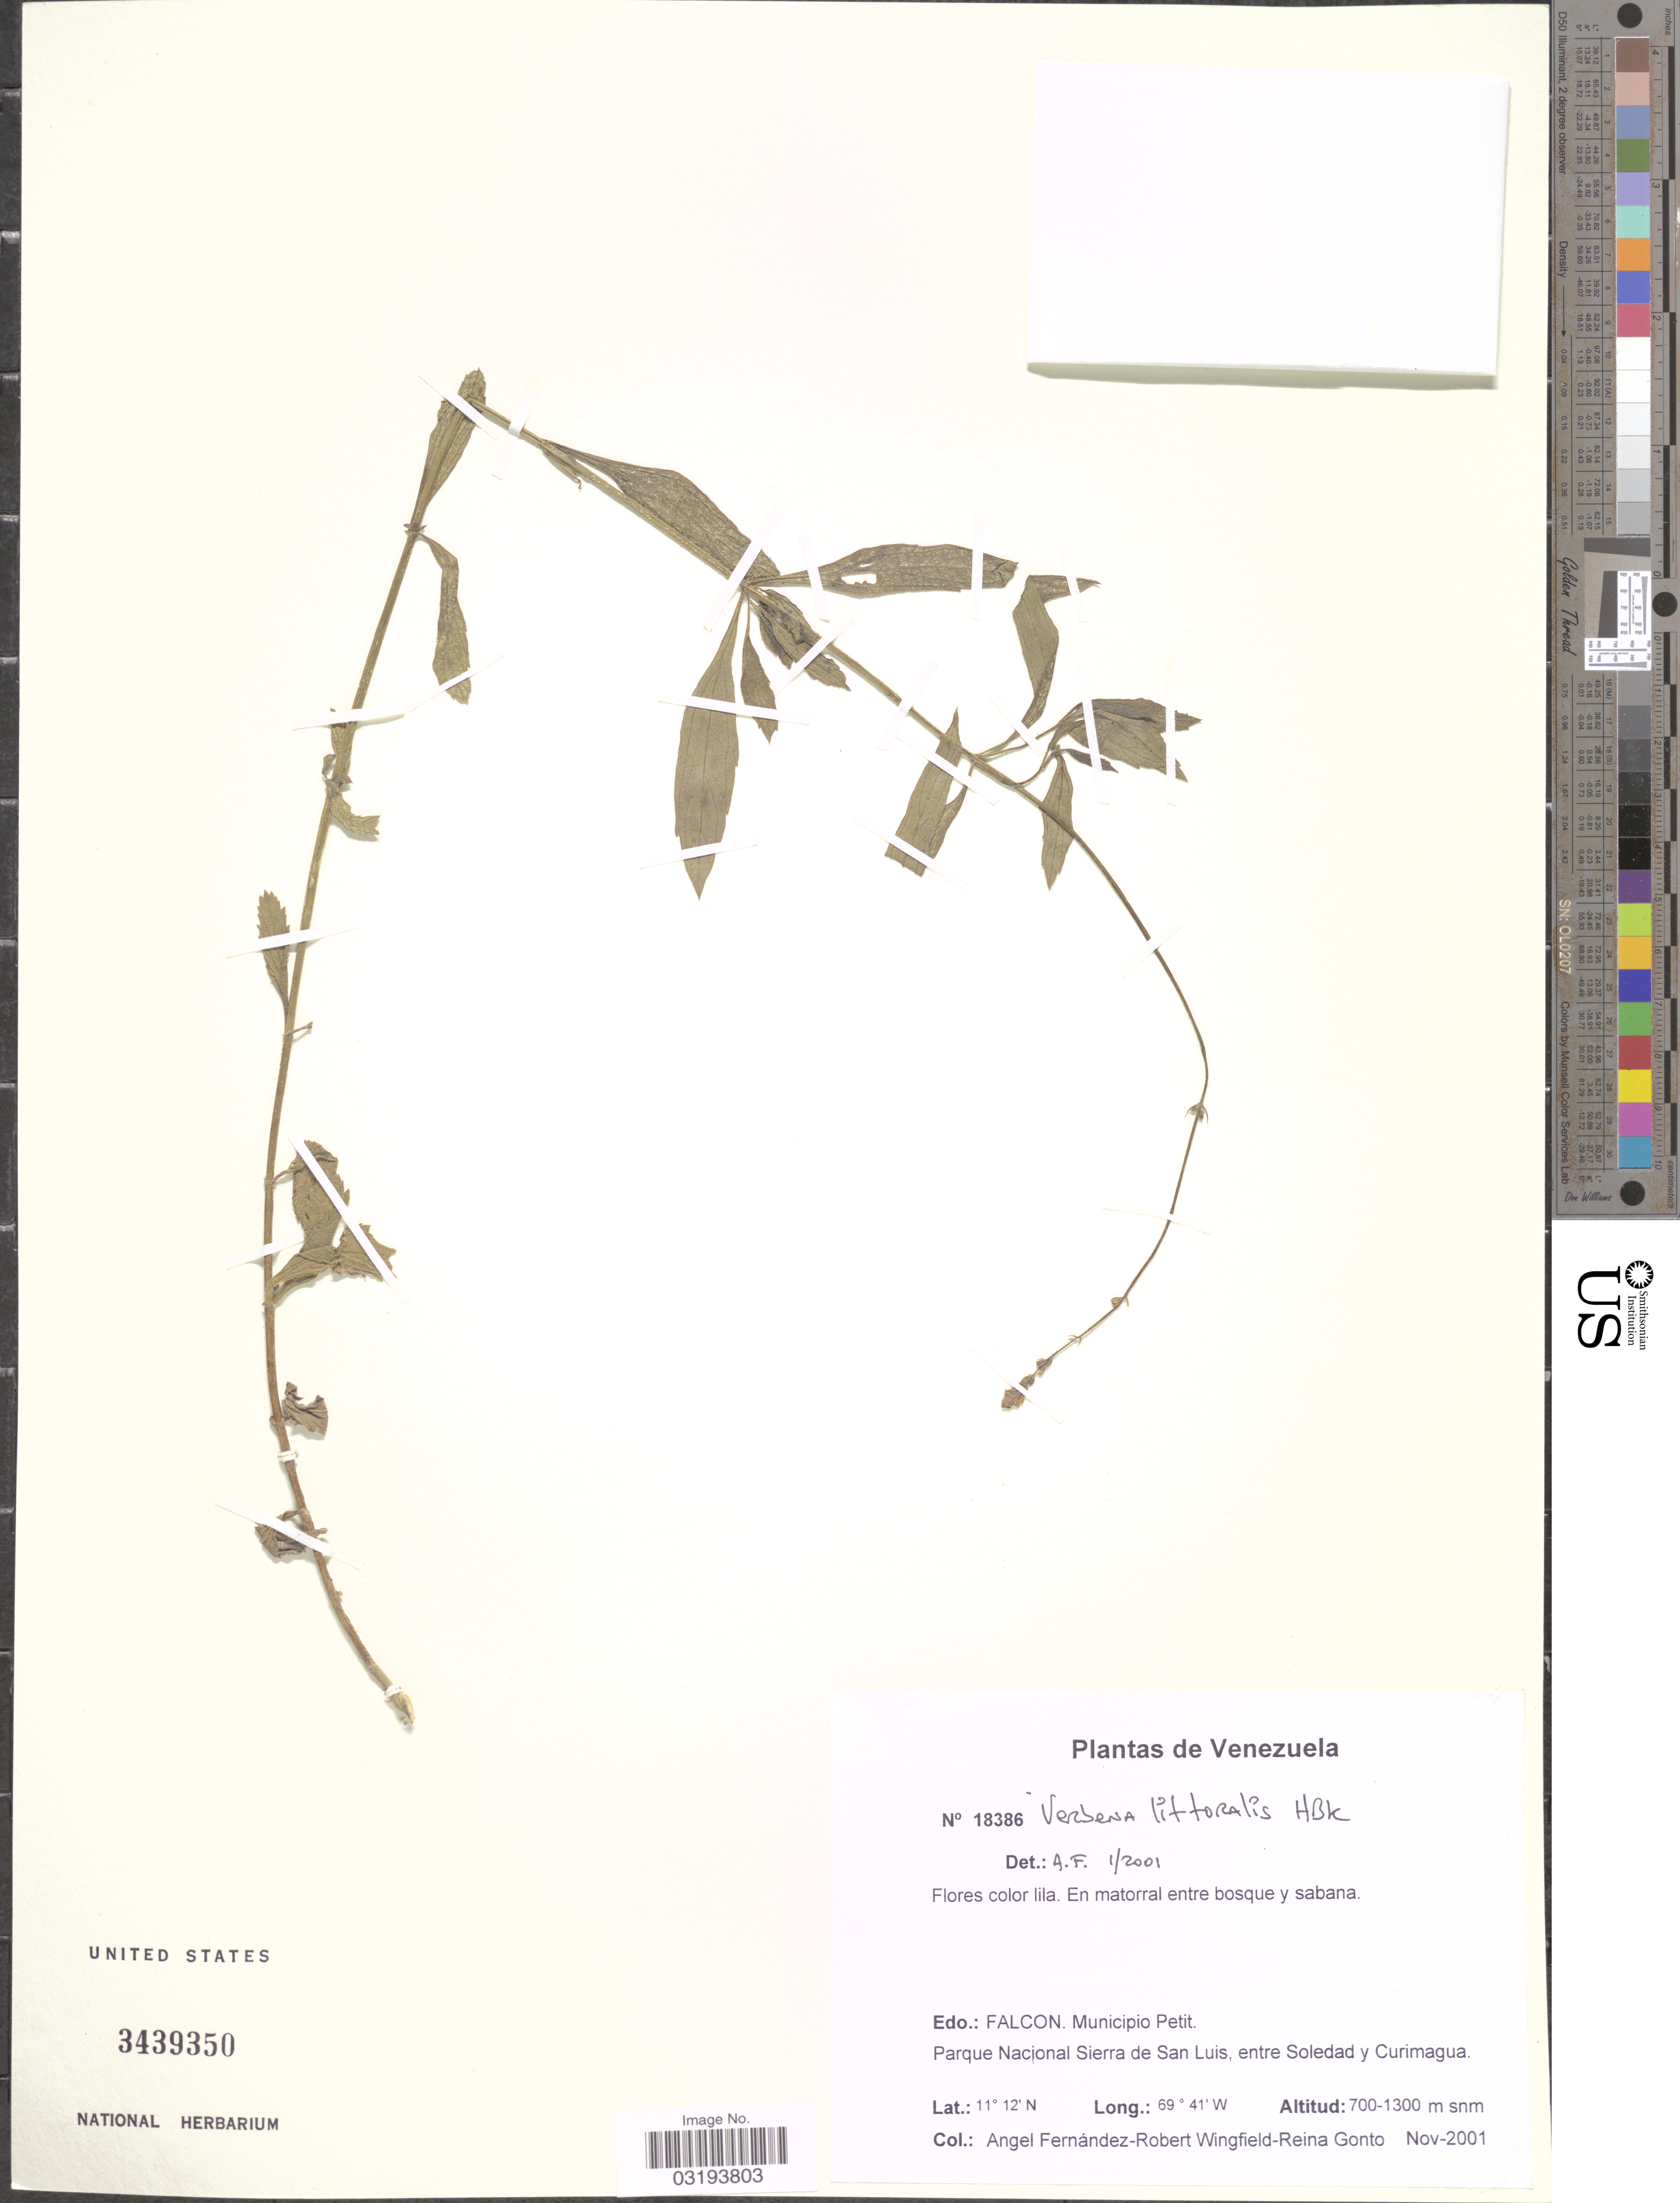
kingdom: Plantae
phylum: Tracheophyta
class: Magnoliopsida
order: Lamiales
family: Verbenaceae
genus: Verbena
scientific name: Verbena litoralis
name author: Kunth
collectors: Á. Fernández, R. C. Wingfield & R. Gonto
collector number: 18386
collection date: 2001-11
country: Venezuela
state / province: Falcón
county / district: Petit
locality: Municipio Petit. Parque Nacional Sierra de San Luis, entre Soledad y Curimagua.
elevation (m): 700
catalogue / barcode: US 3439350